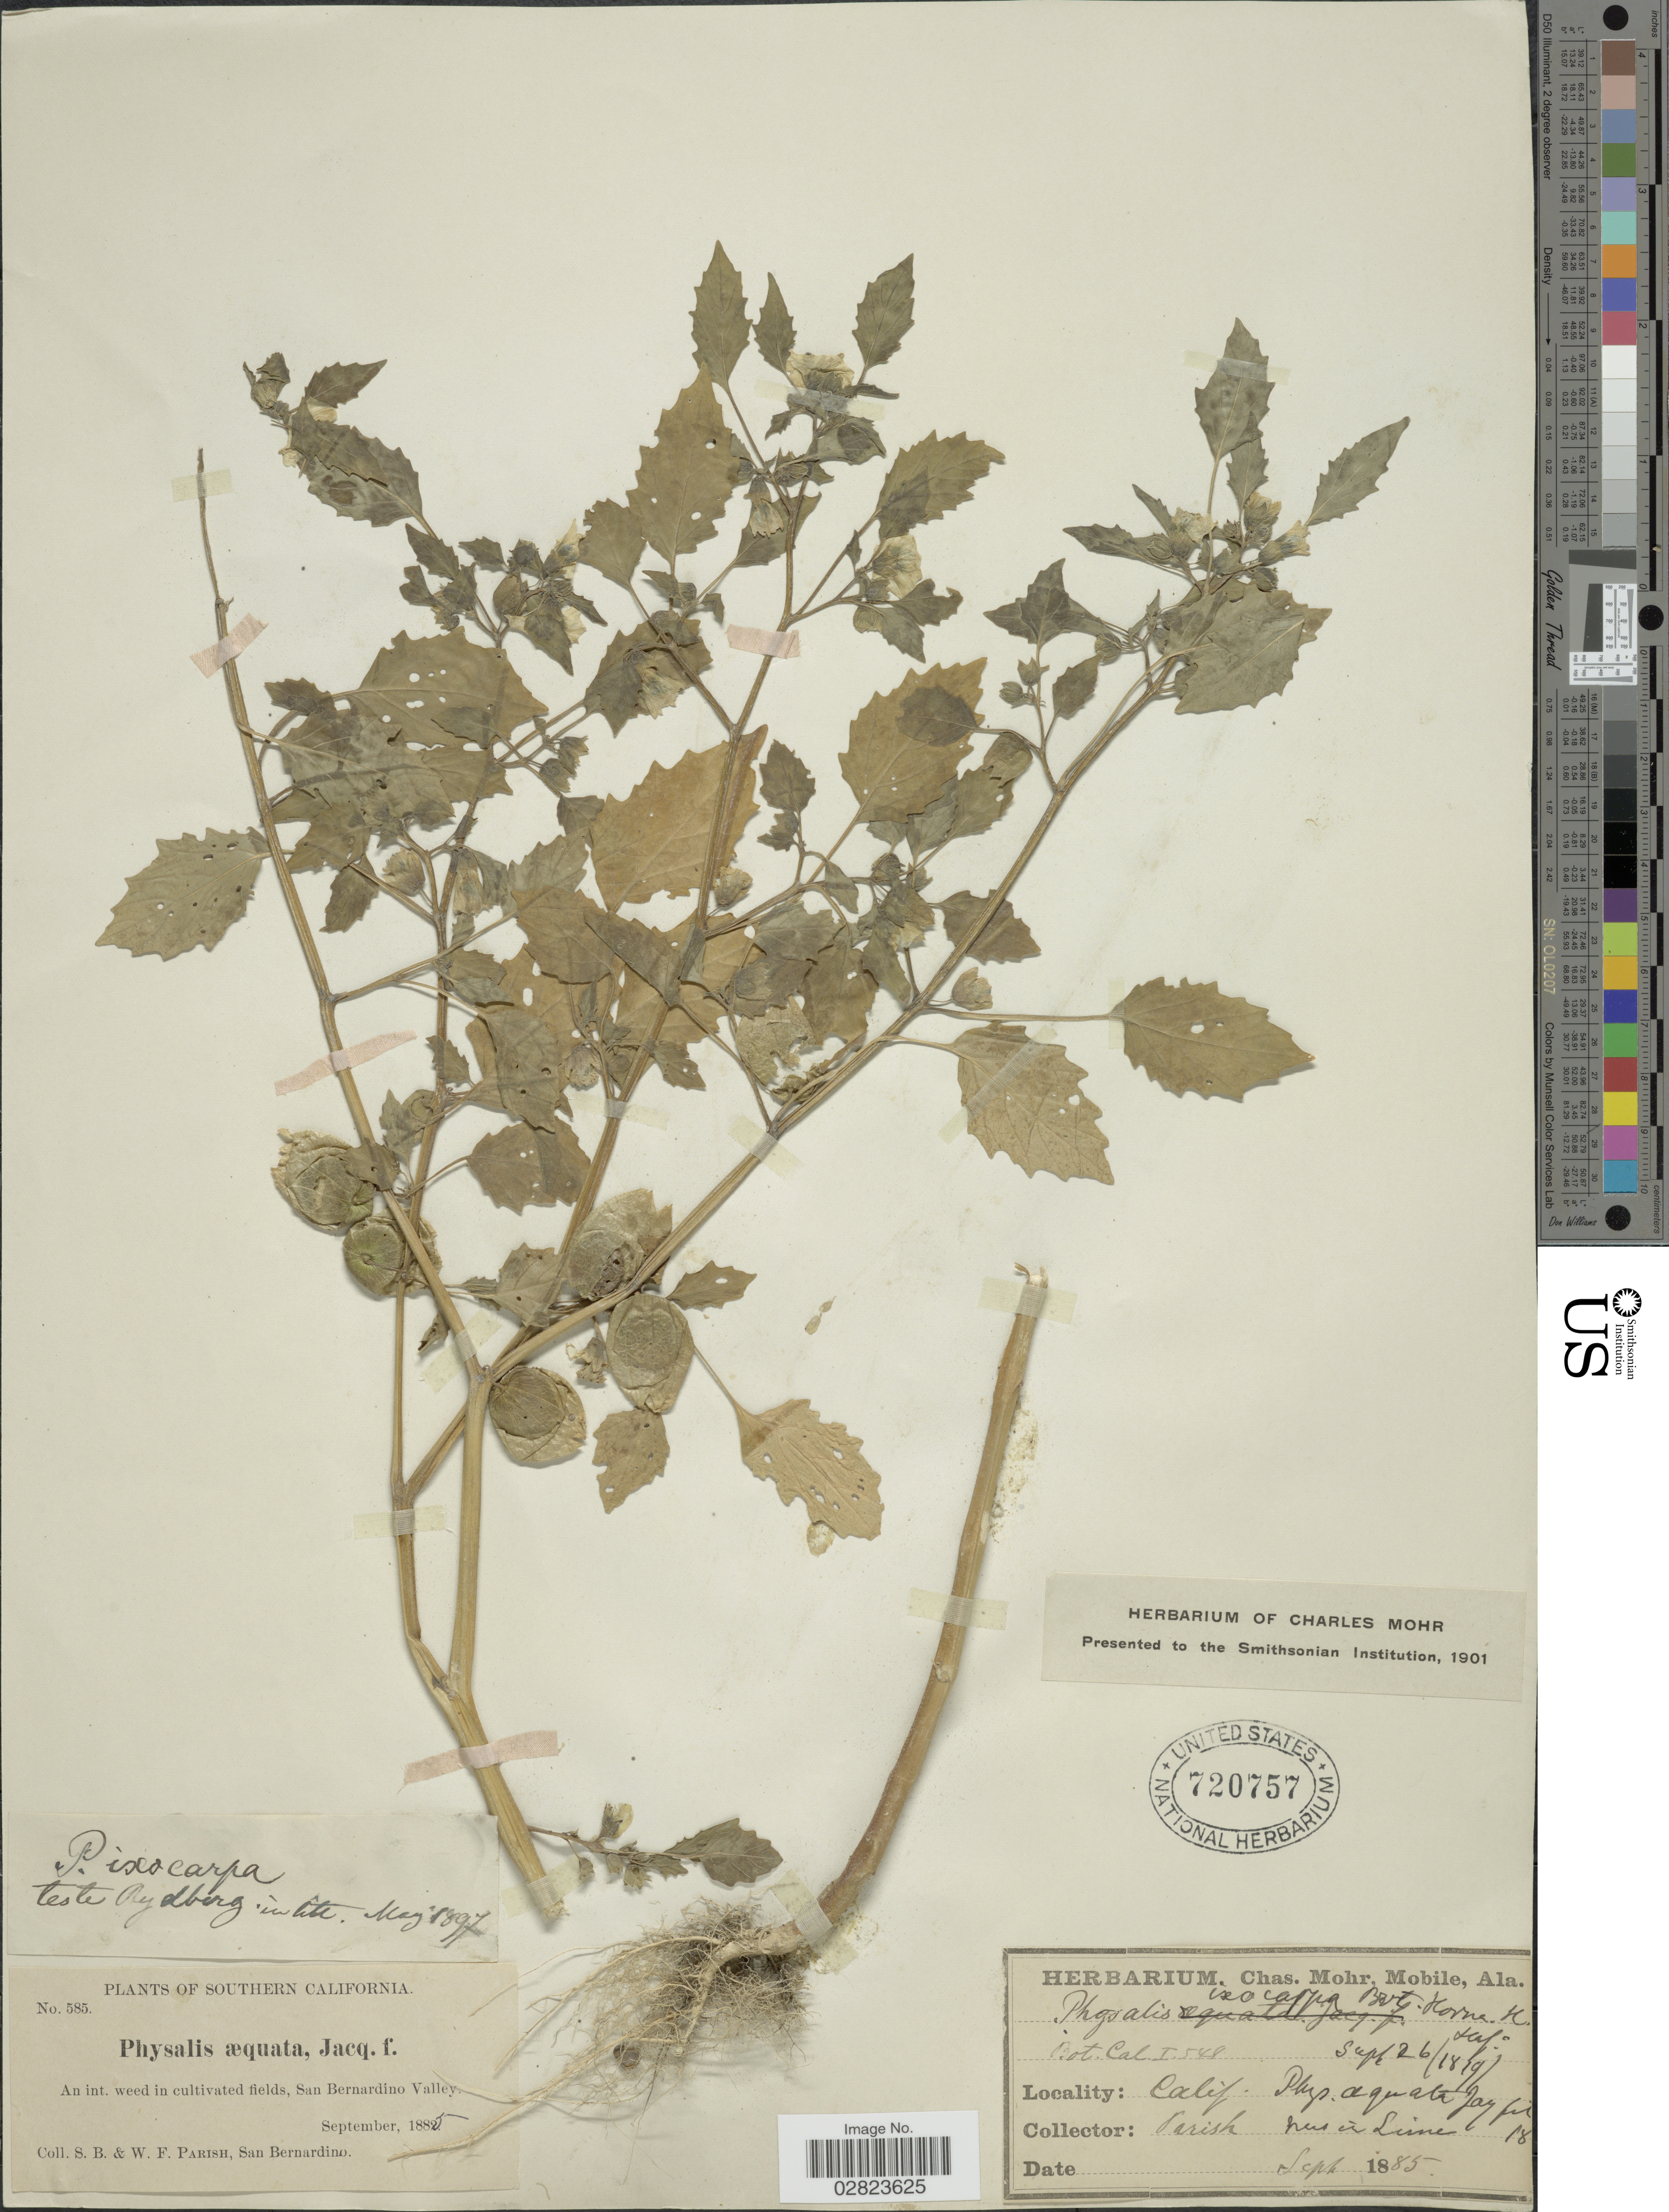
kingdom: Plantae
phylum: Tracheophyta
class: Magnoliopsida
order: Solanales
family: Solanaceae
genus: Physalis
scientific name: Physalis ixocarpa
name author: Brot. ex Hornem.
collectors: S. B. Parish & W. F. Parish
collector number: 585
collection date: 1885-09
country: United States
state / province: California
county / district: San Bernardino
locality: Southern California. San Bernardino Valley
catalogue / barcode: US 720757